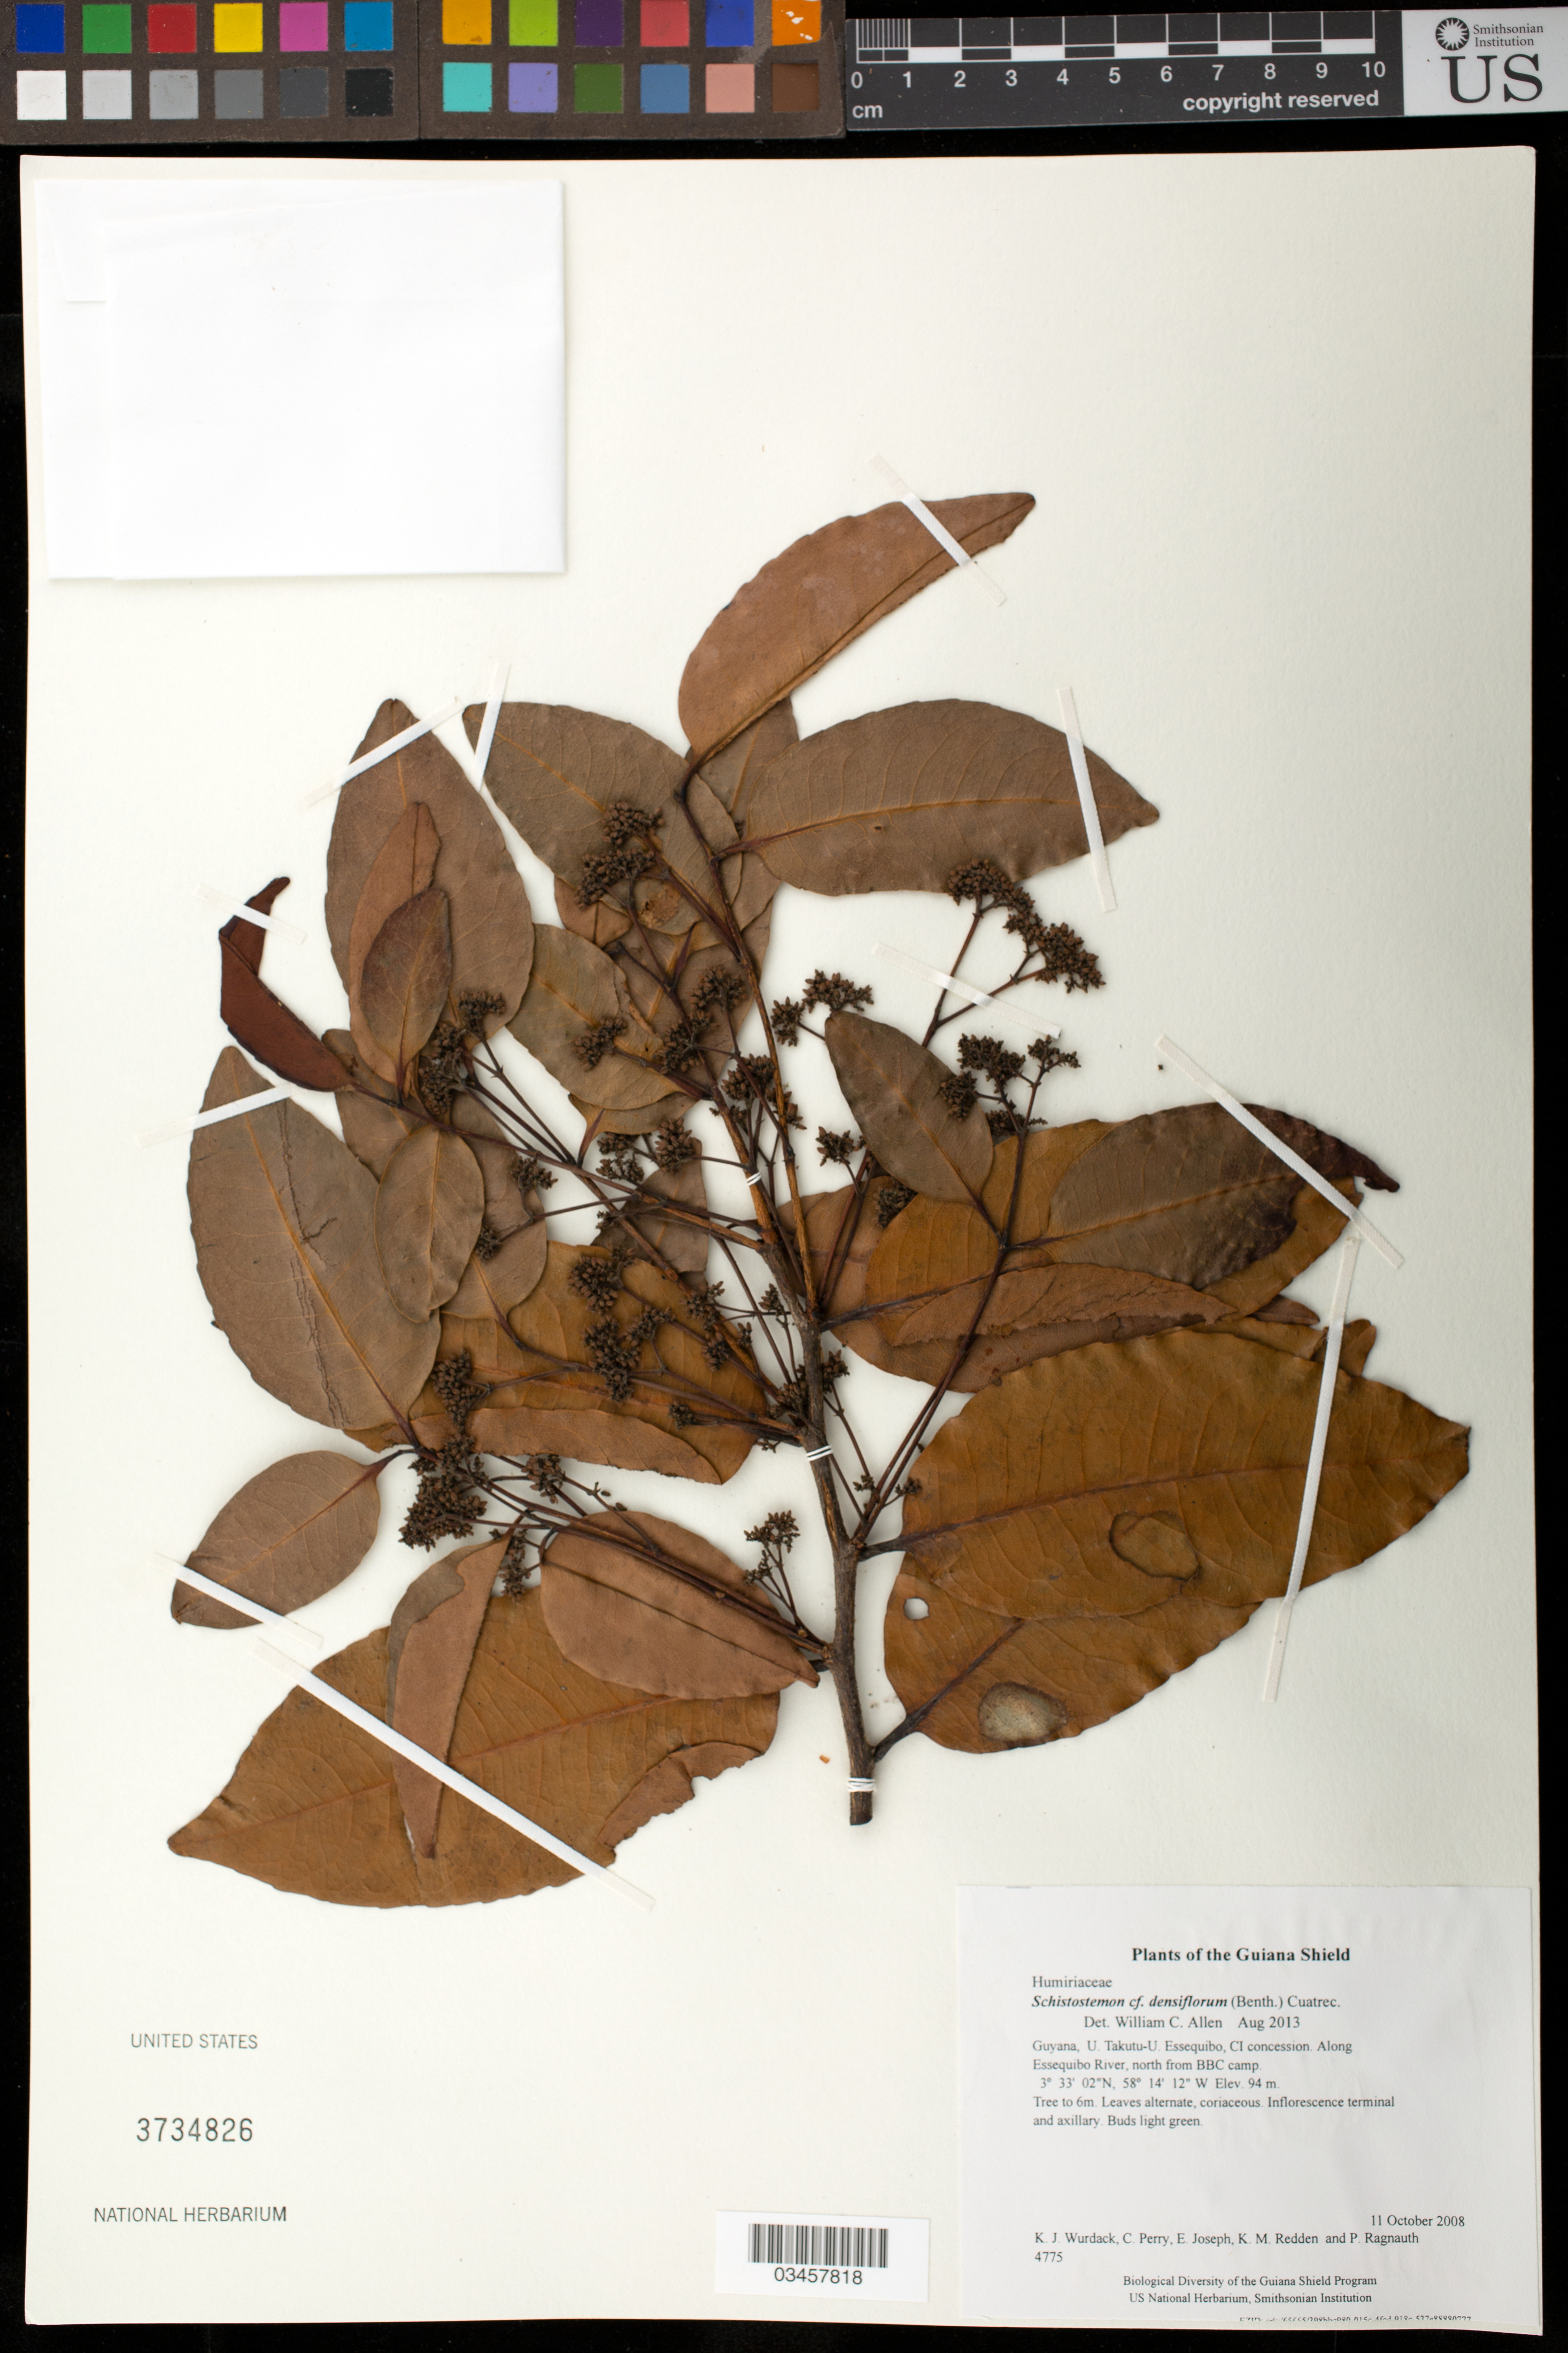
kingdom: Plantae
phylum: Tracheophyta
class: Magnoliopsida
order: Malpighiales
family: Humiriaceae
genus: Schistostemon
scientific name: Schistostemon densiflorus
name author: (Benth.) Cuatrec.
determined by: Allen, W. C.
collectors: K. Wurdack, C. Perry, E. Joseph, K. M. Redden & P. Ragnauth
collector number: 4775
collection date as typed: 11 October 2008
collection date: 2008-10-11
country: Guyana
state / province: U. Takutu-U. Essequibo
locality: CI concession. Along Essequibo River, north from BBC camp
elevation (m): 94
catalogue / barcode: US 3734826